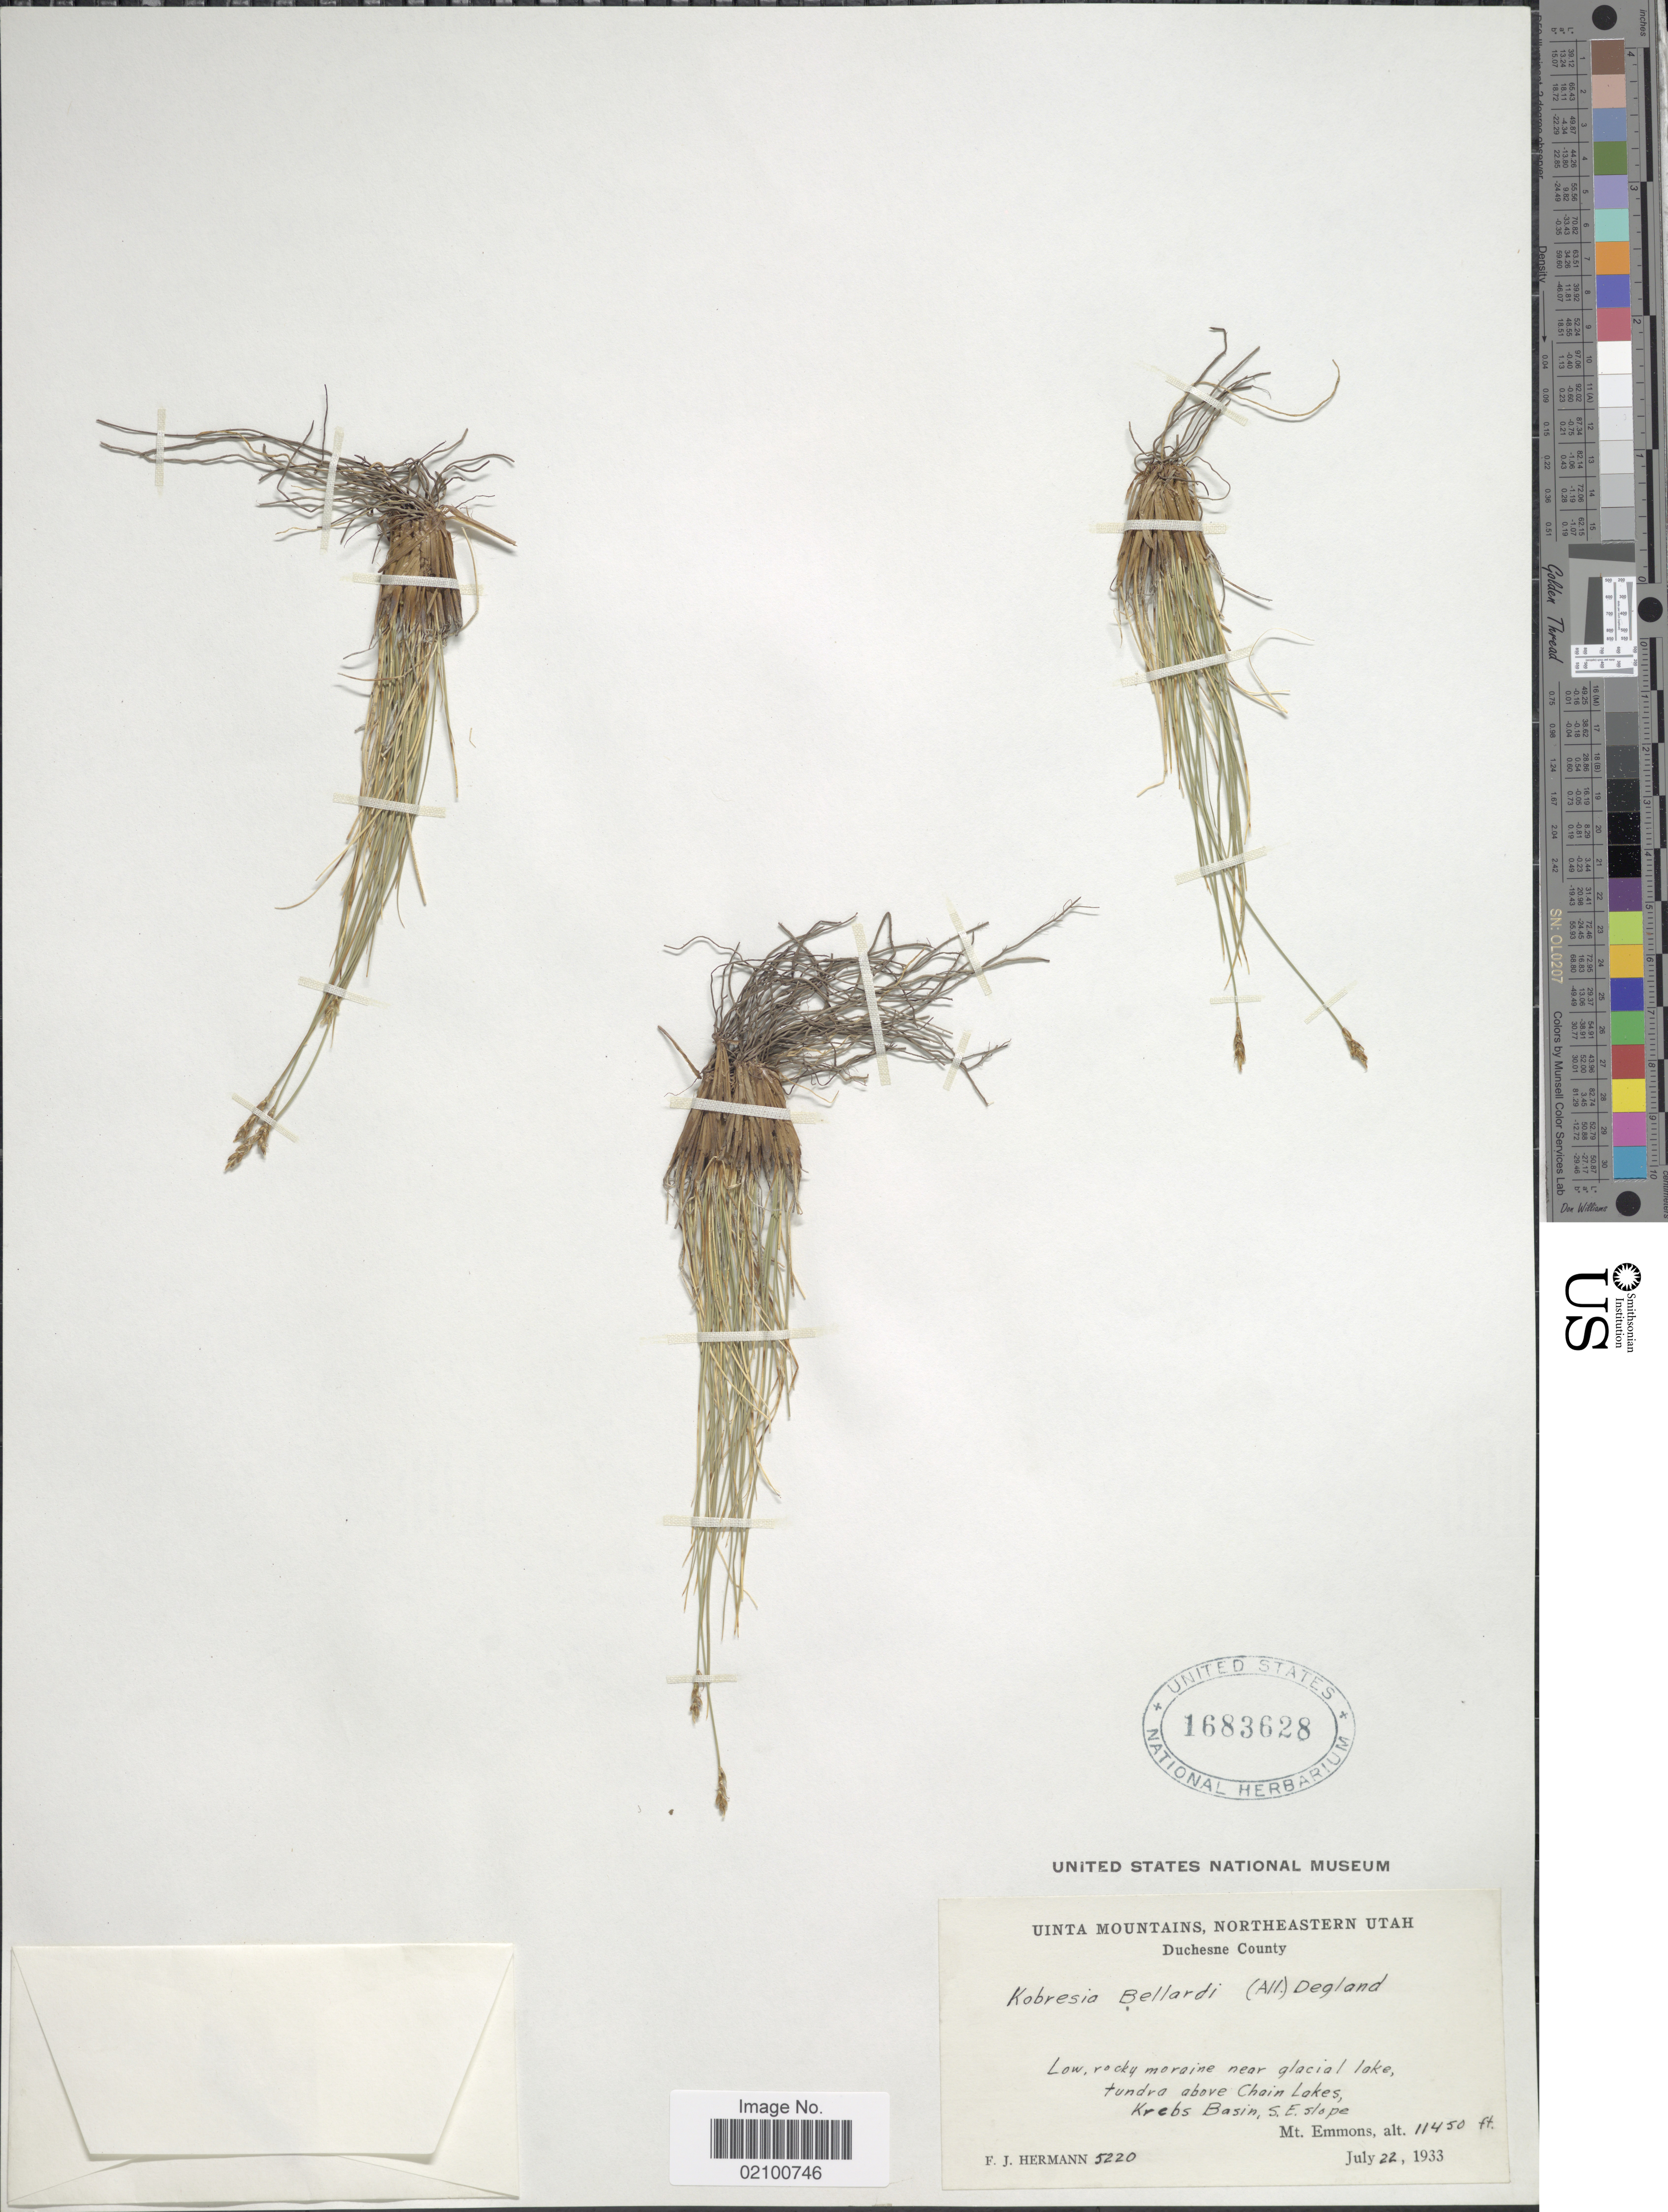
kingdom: Plantae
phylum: Tracheophyta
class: Liliopsida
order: Poales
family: Cyperaceae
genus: Carex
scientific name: Carex myosuroides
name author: Vill.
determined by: Strong, M. T., (US), Smithsonian Institution - National Museum of Natural History (UNITED STATES)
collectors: F. J. Hermann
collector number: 5220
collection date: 1933-07-22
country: United States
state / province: Utah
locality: Uinta Mountains, Northeastern Utah, Duchesne County, abov Chain Lakes, Krebs Basin, S.E. slope, Mt. Emmons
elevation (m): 3490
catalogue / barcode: US 1683628